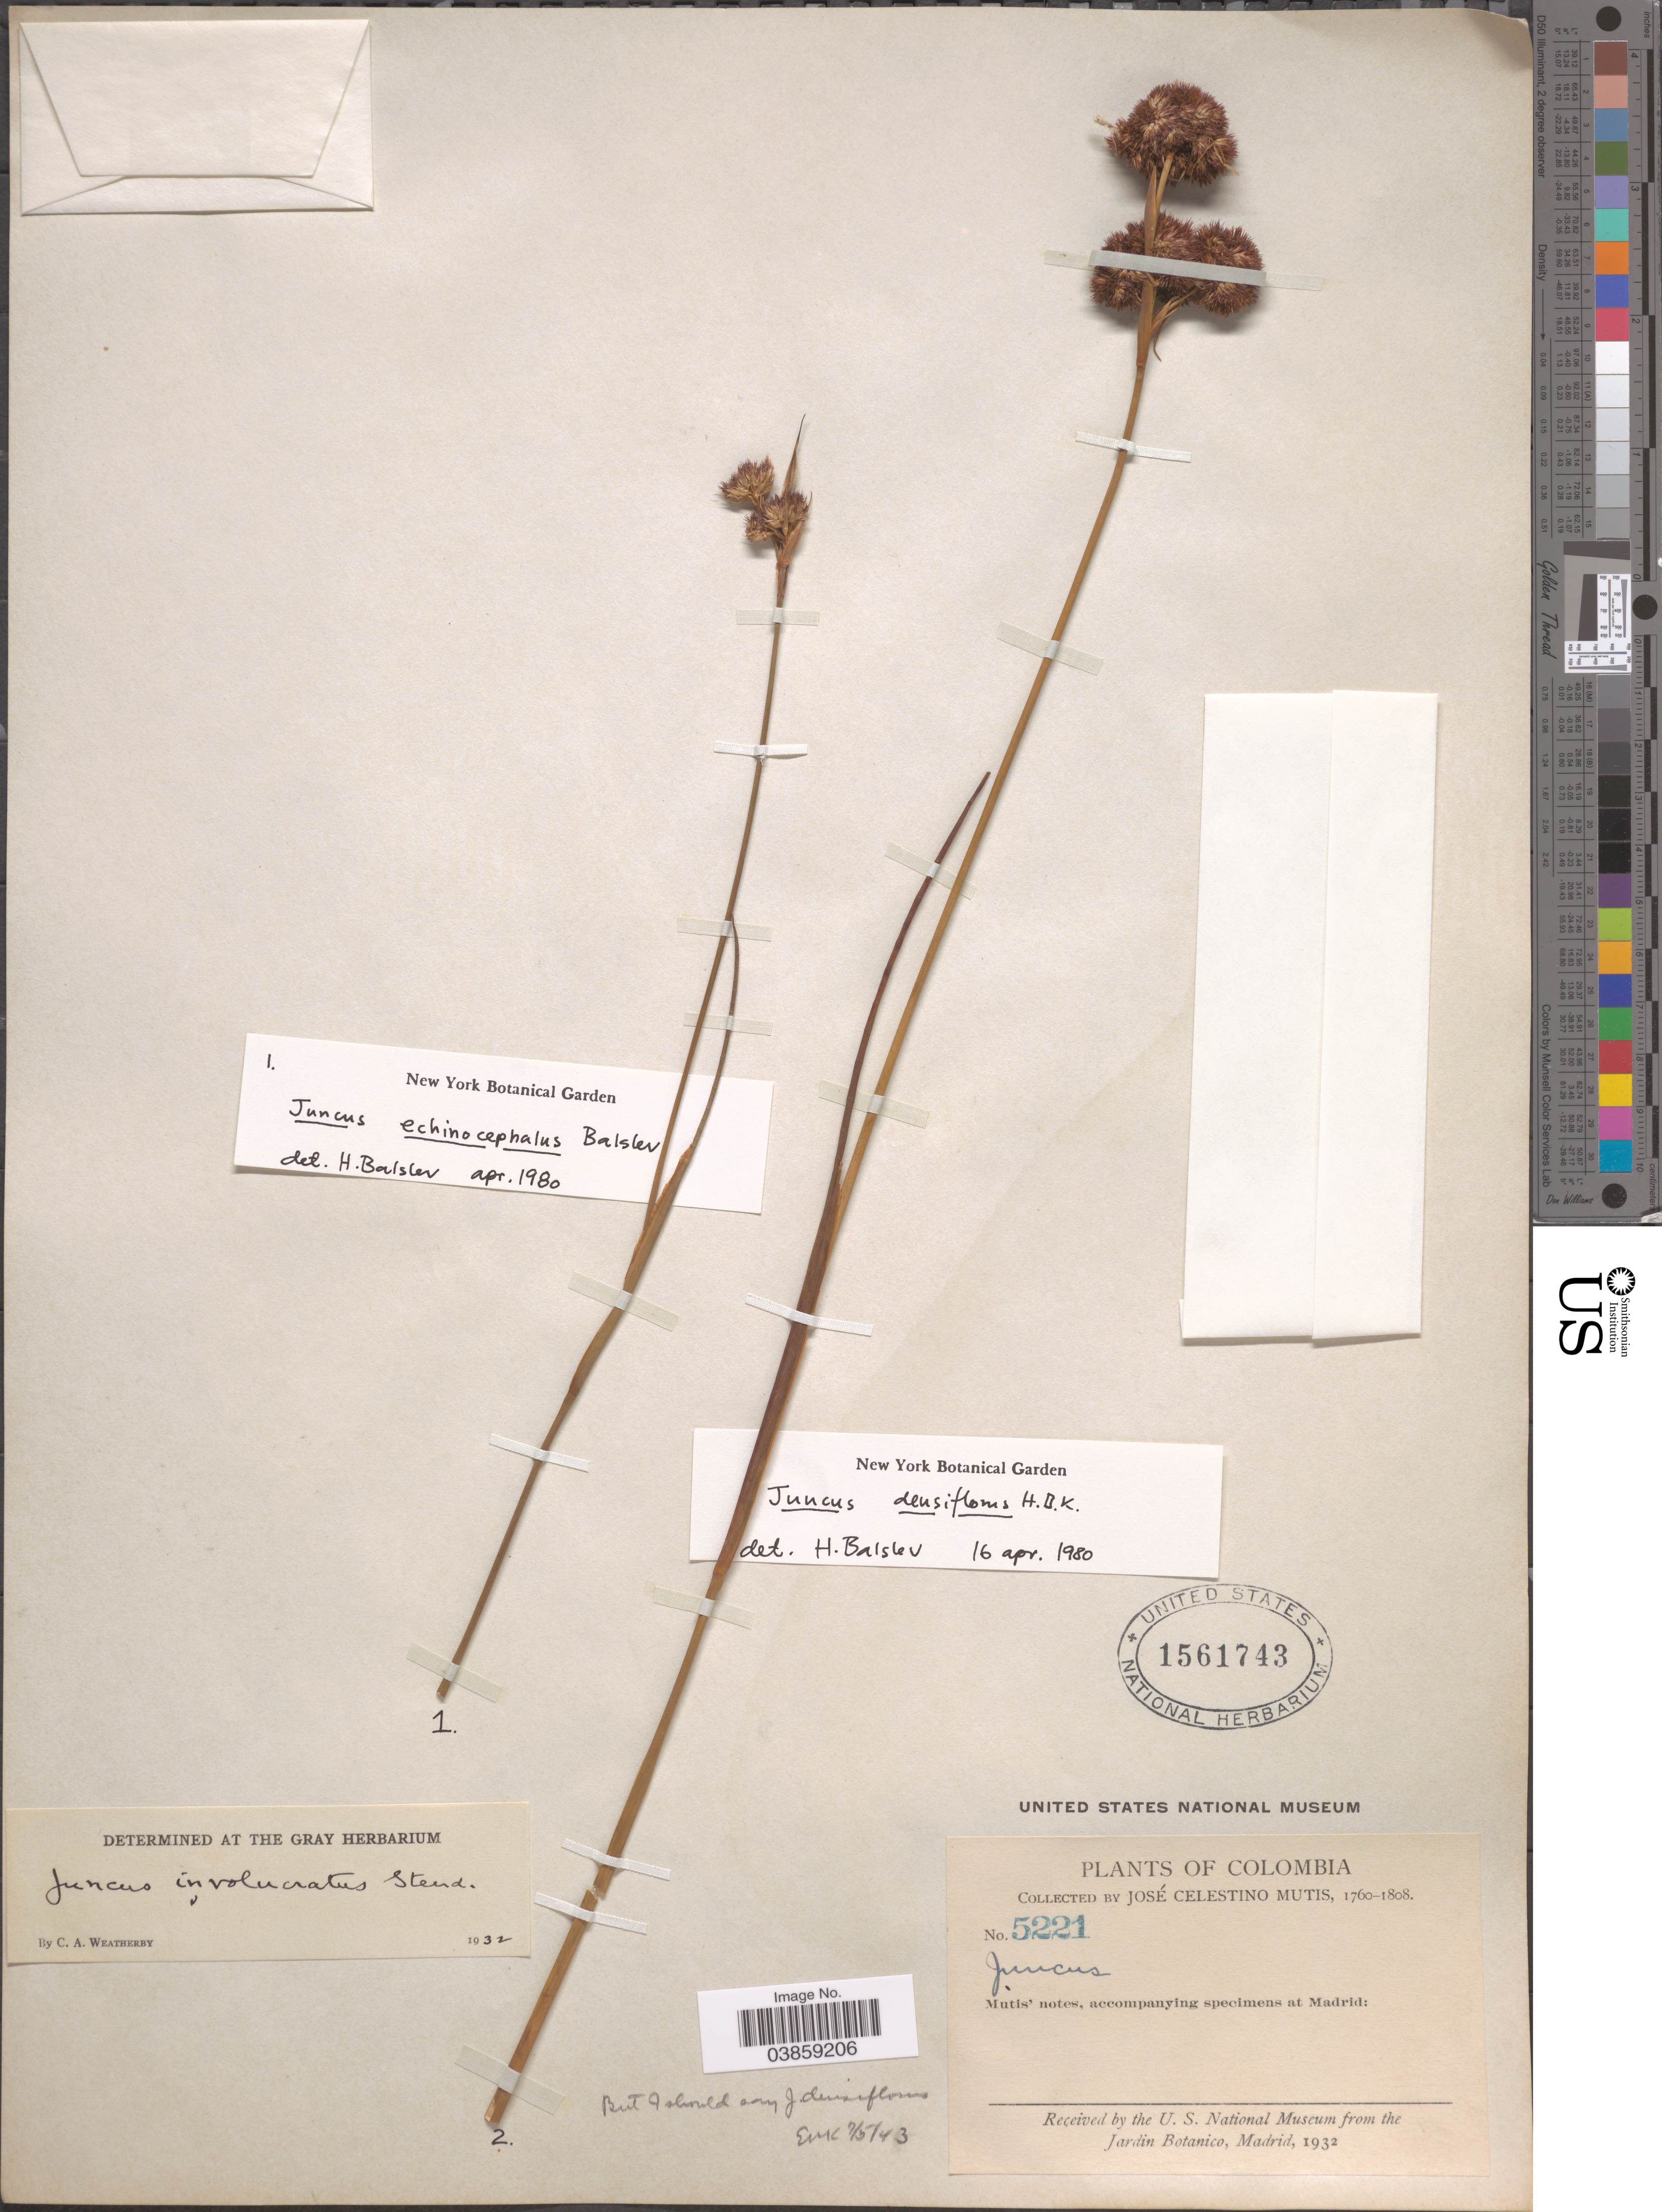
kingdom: Plantae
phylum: Tracheophyta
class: Liliopsida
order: Poales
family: Juncaceae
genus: Juncus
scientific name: Juncus densiflorus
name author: Kunth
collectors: J. C. B. Mutis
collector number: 5221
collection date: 1760/1808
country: Colombia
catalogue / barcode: US 1561743